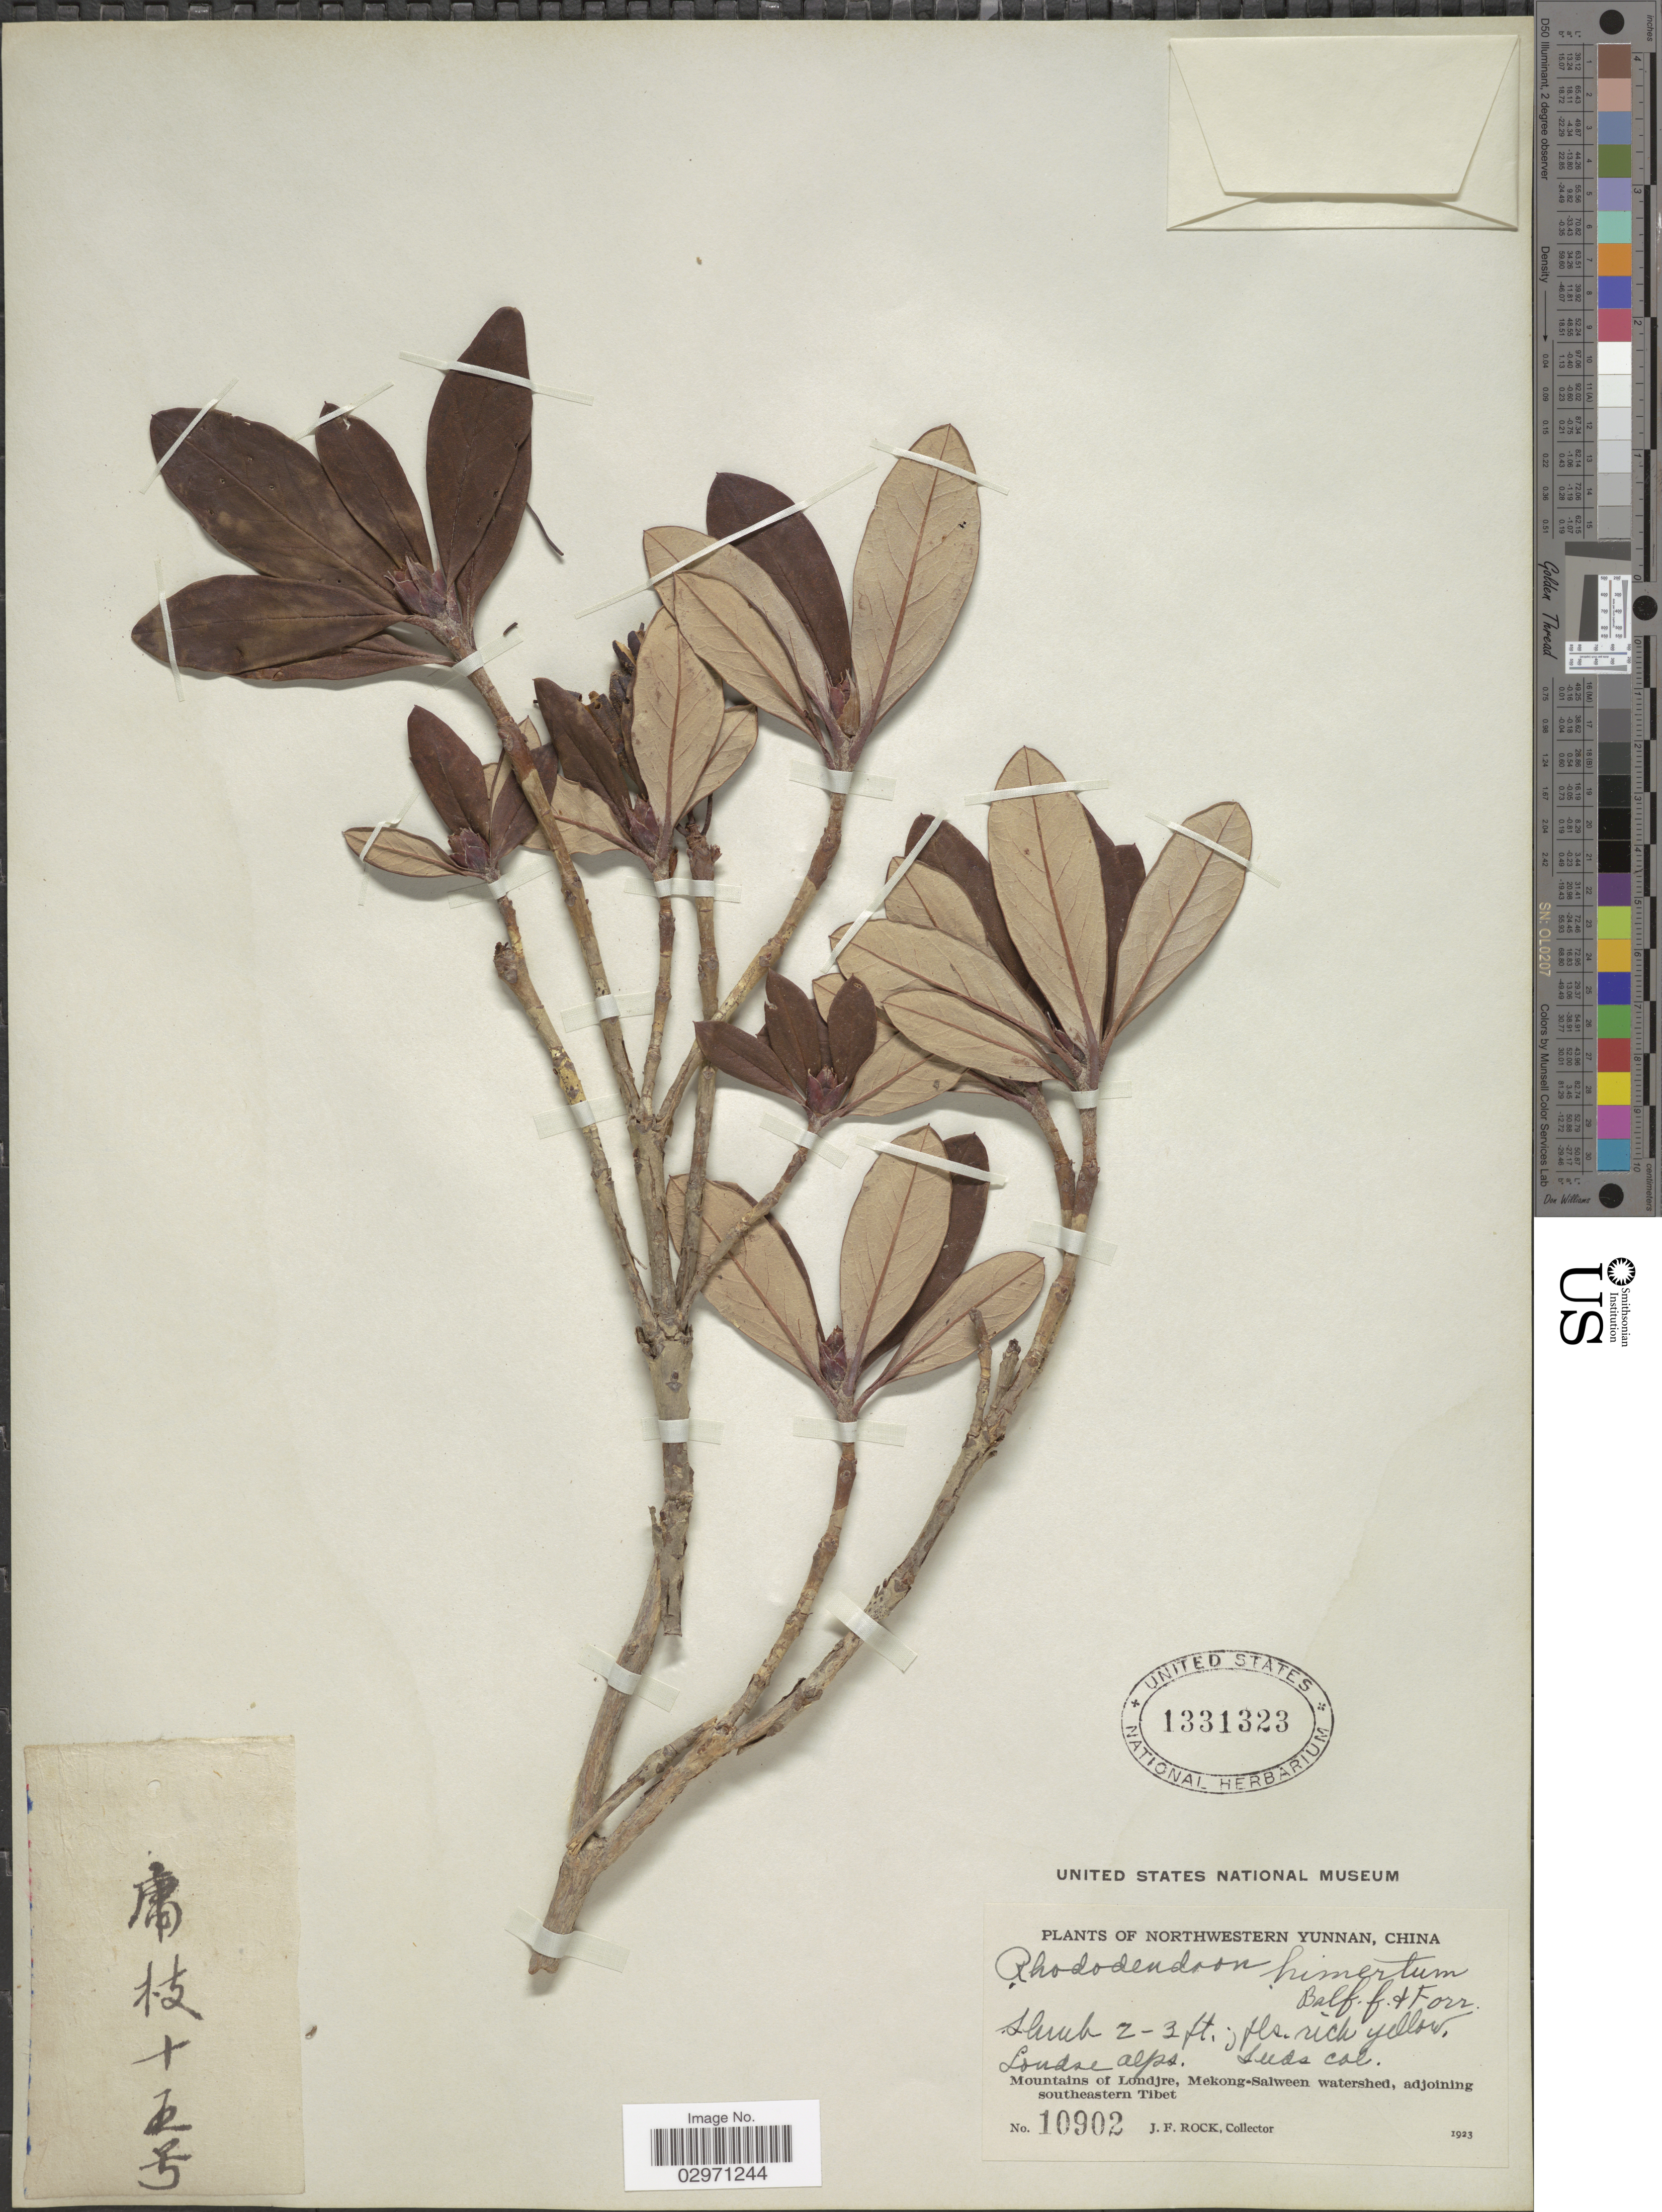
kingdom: Plantae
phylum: Tracheophyta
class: Magnoliopsida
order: Ericales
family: Ericaceae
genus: Rhododendron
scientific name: Rhododendron himertum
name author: Balf. f. & Forrest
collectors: J. Rock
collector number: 10902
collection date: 1923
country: China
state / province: Yunnan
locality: Northwestern Yunnan. Londre alps. Mountains of Londjre, Mekong-Salween watershed, adjoining southeastern Tibet.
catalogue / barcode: US 1331323